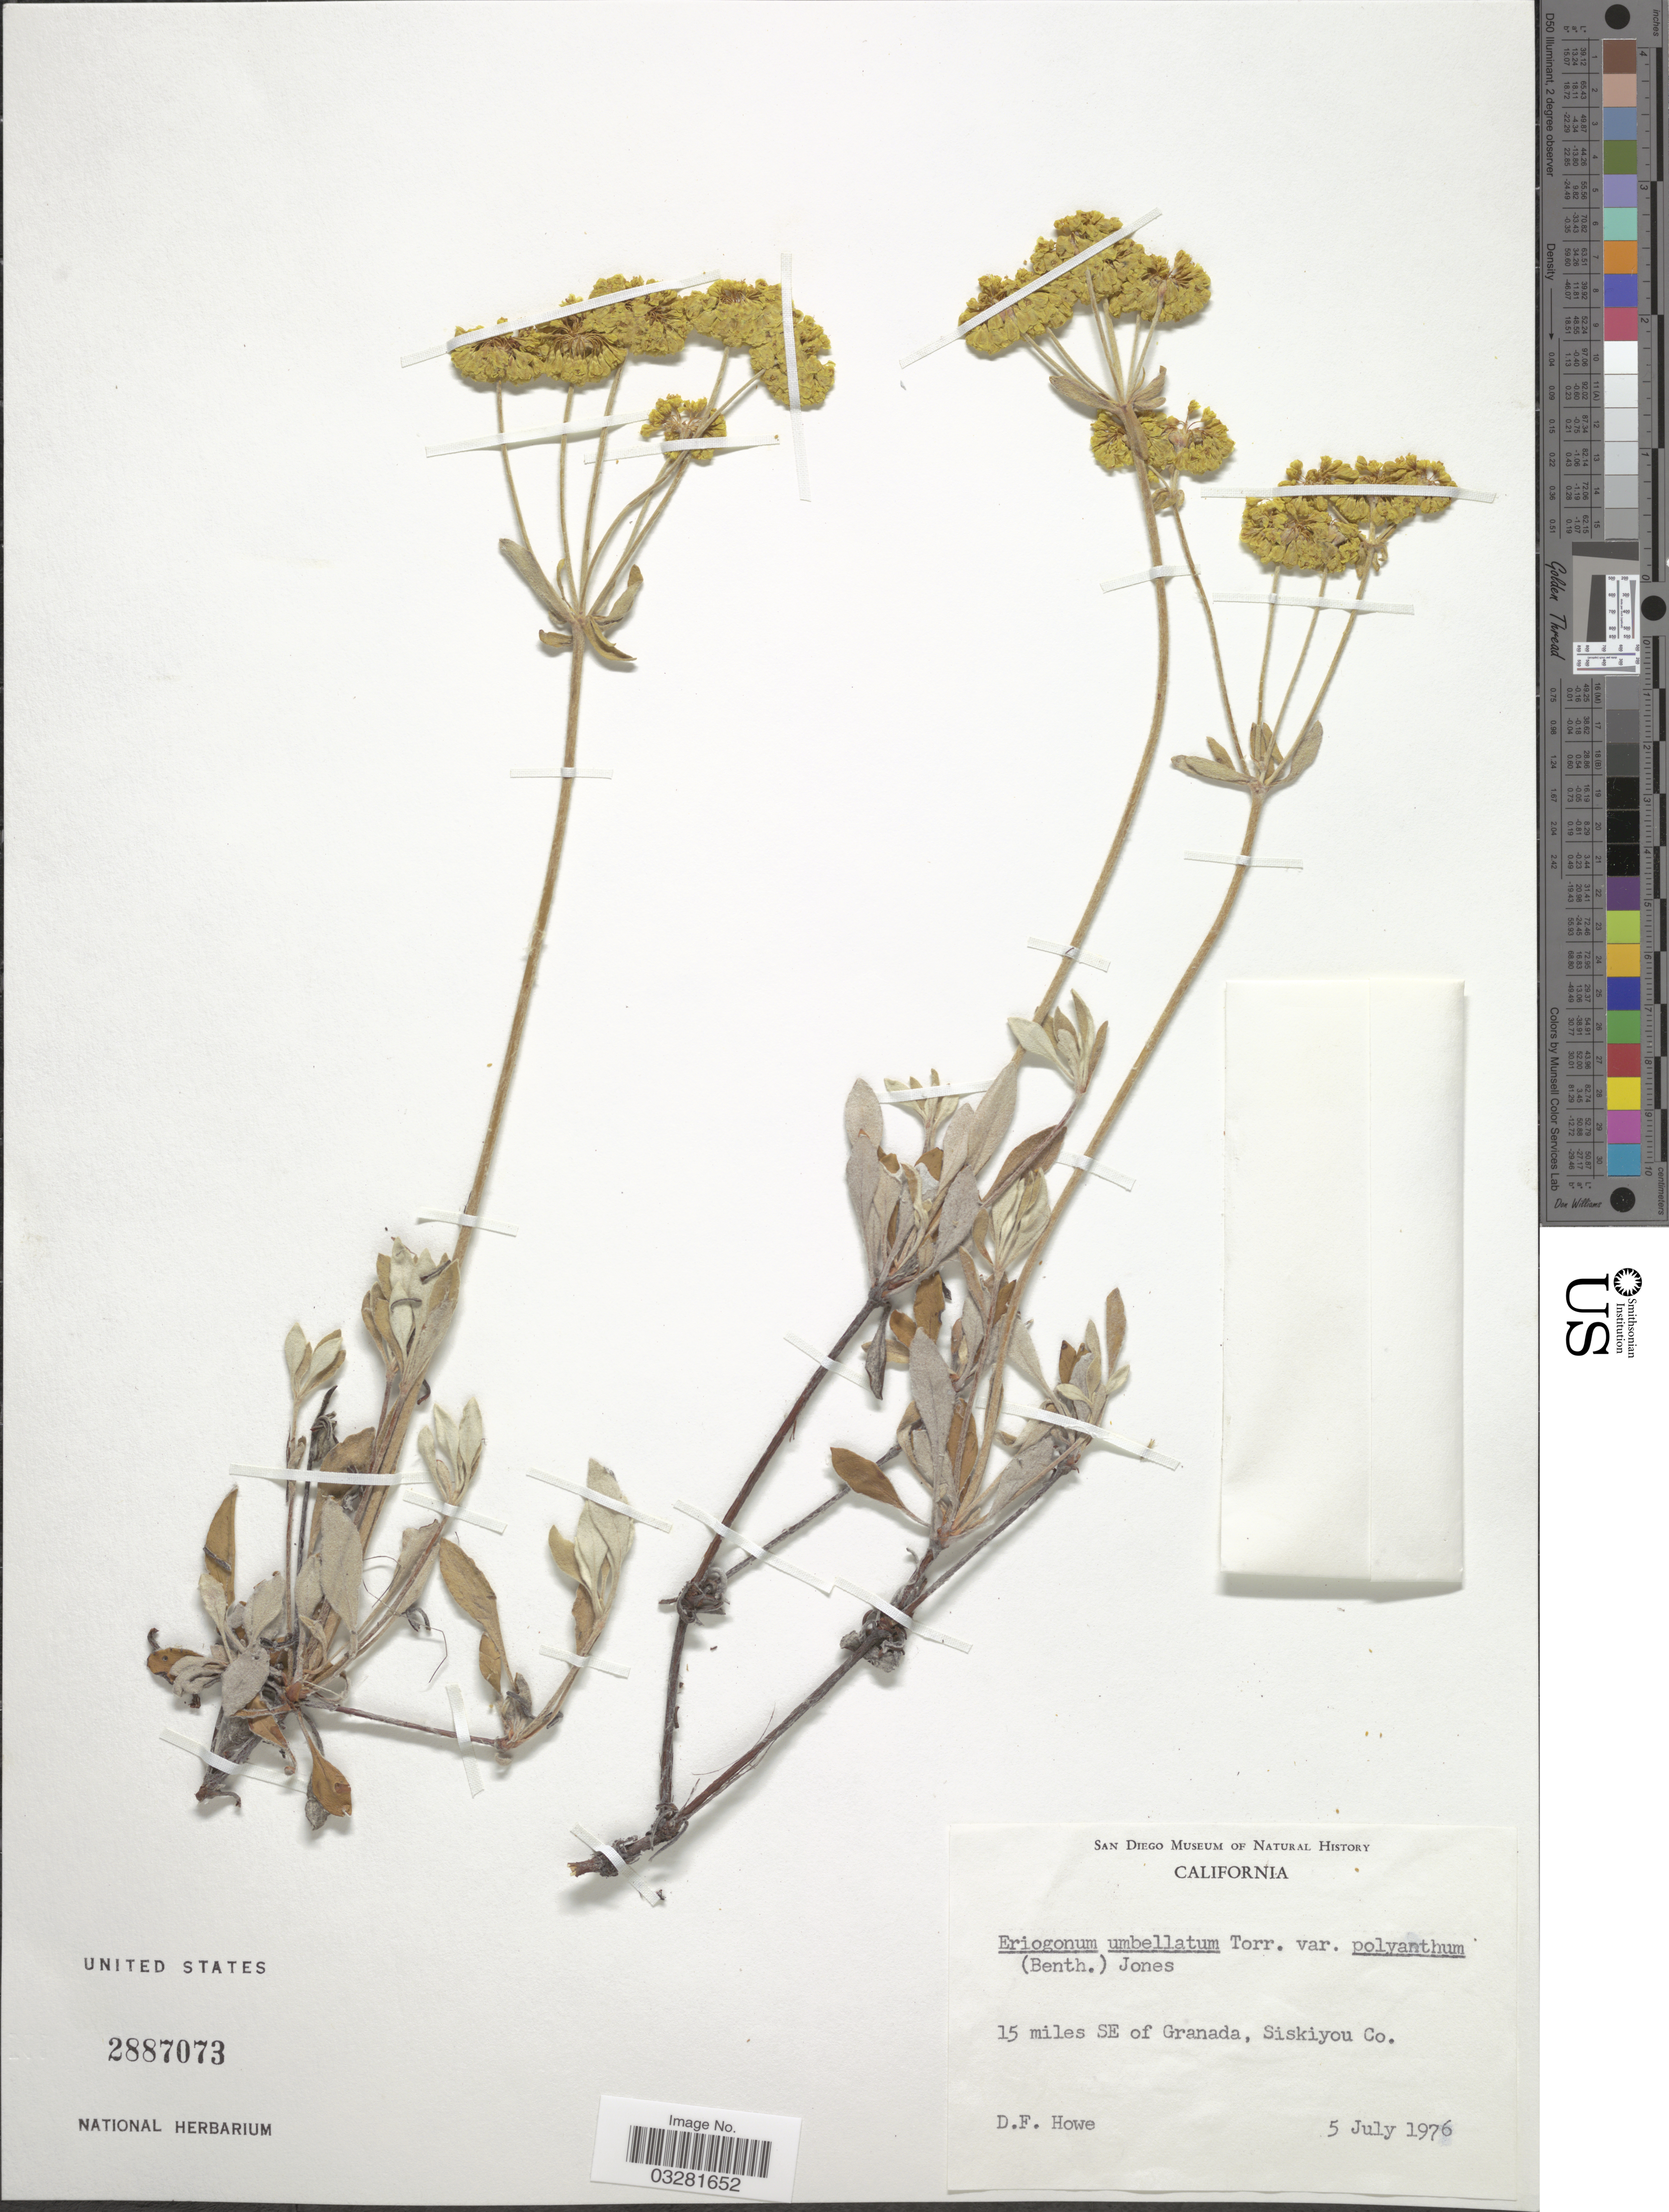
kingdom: Plantae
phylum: Tracheophyta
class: Magnoliopsida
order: Caryophyllales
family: Polygonaceae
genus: Eriogonum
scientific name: Eriogonum umbellatum var. polyanthum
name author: Torr.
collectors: D. Howe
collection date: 1976-07-05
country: United States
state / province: California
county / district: Siskiyou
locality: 15 miles SE of Granada, Siskiyou Co.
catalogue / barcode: US 2887073